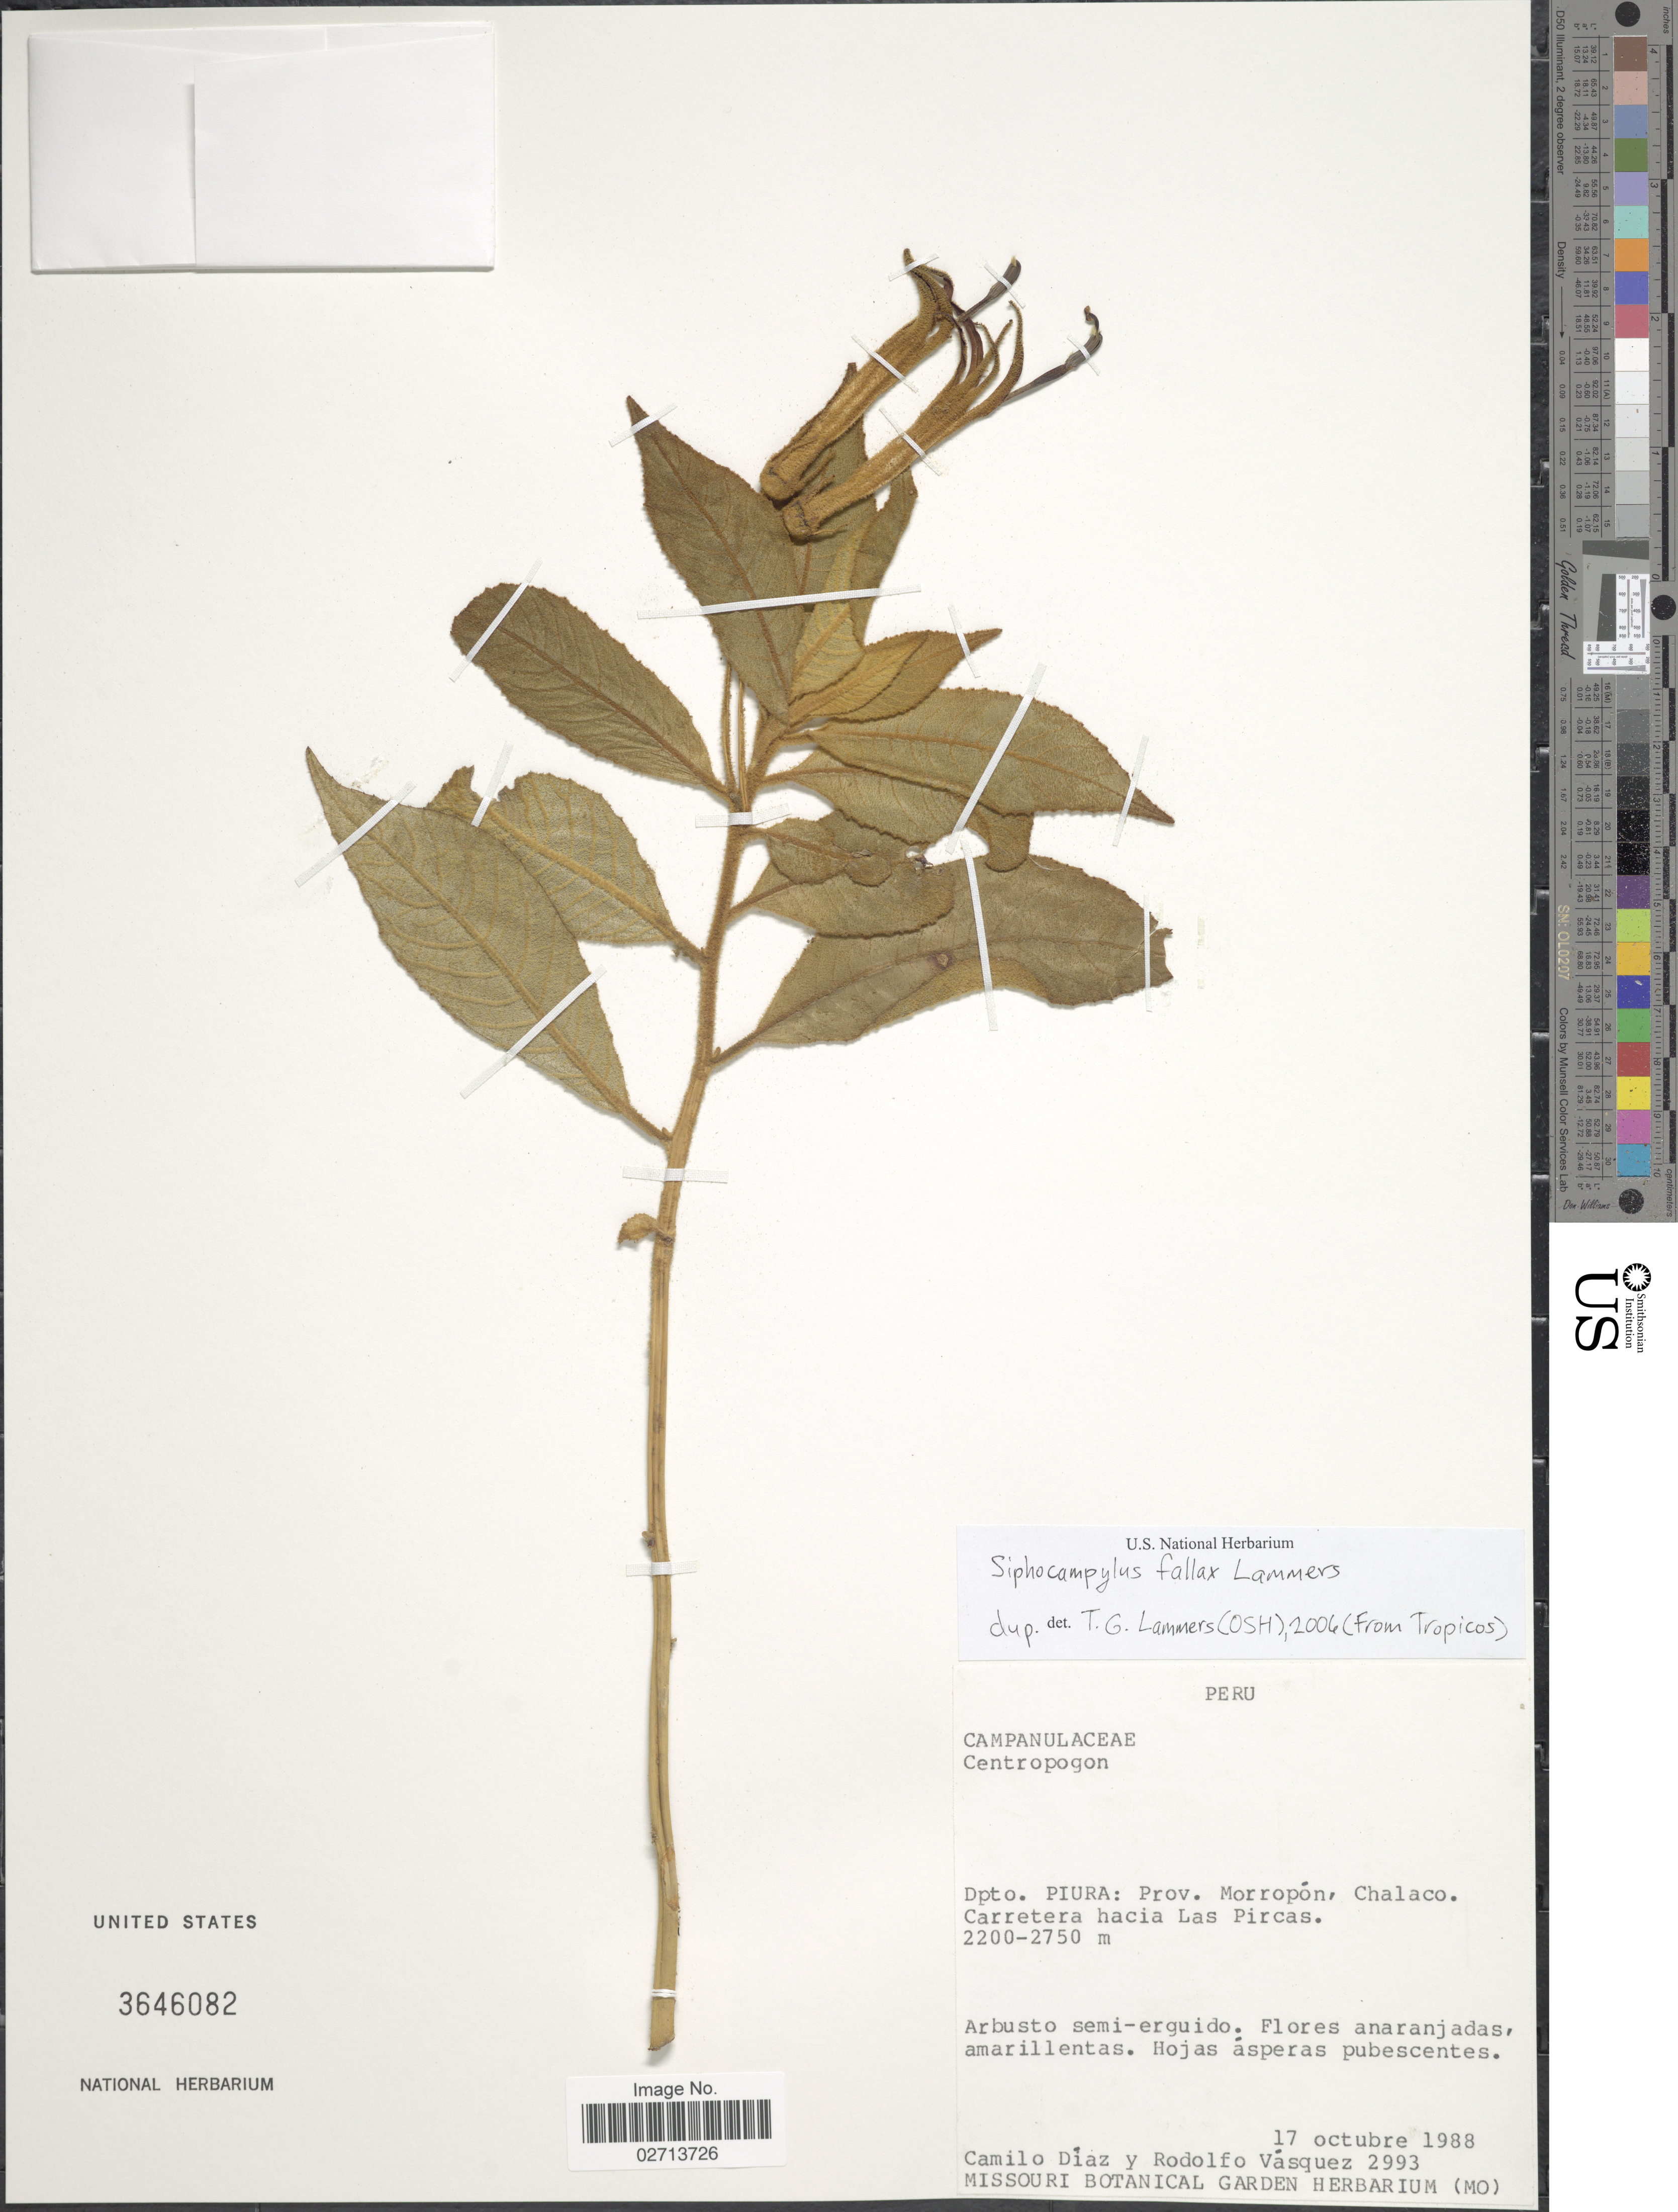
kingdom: Plantae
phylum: Tracheophyta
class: Magnoliopsida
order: Asterales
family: Campanulaceae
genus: Siphocampylus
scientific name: Siphocampylus fallax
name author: Lammers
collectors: C. Díaz & R. Vásquez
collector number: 2993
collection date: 1988-10-17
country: Peru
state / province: Piura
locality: Dpto. Piura: Prov. Morropón, Chalaco. Carretera hacia Las Pircas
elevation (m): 2200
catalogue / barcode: US 3646082